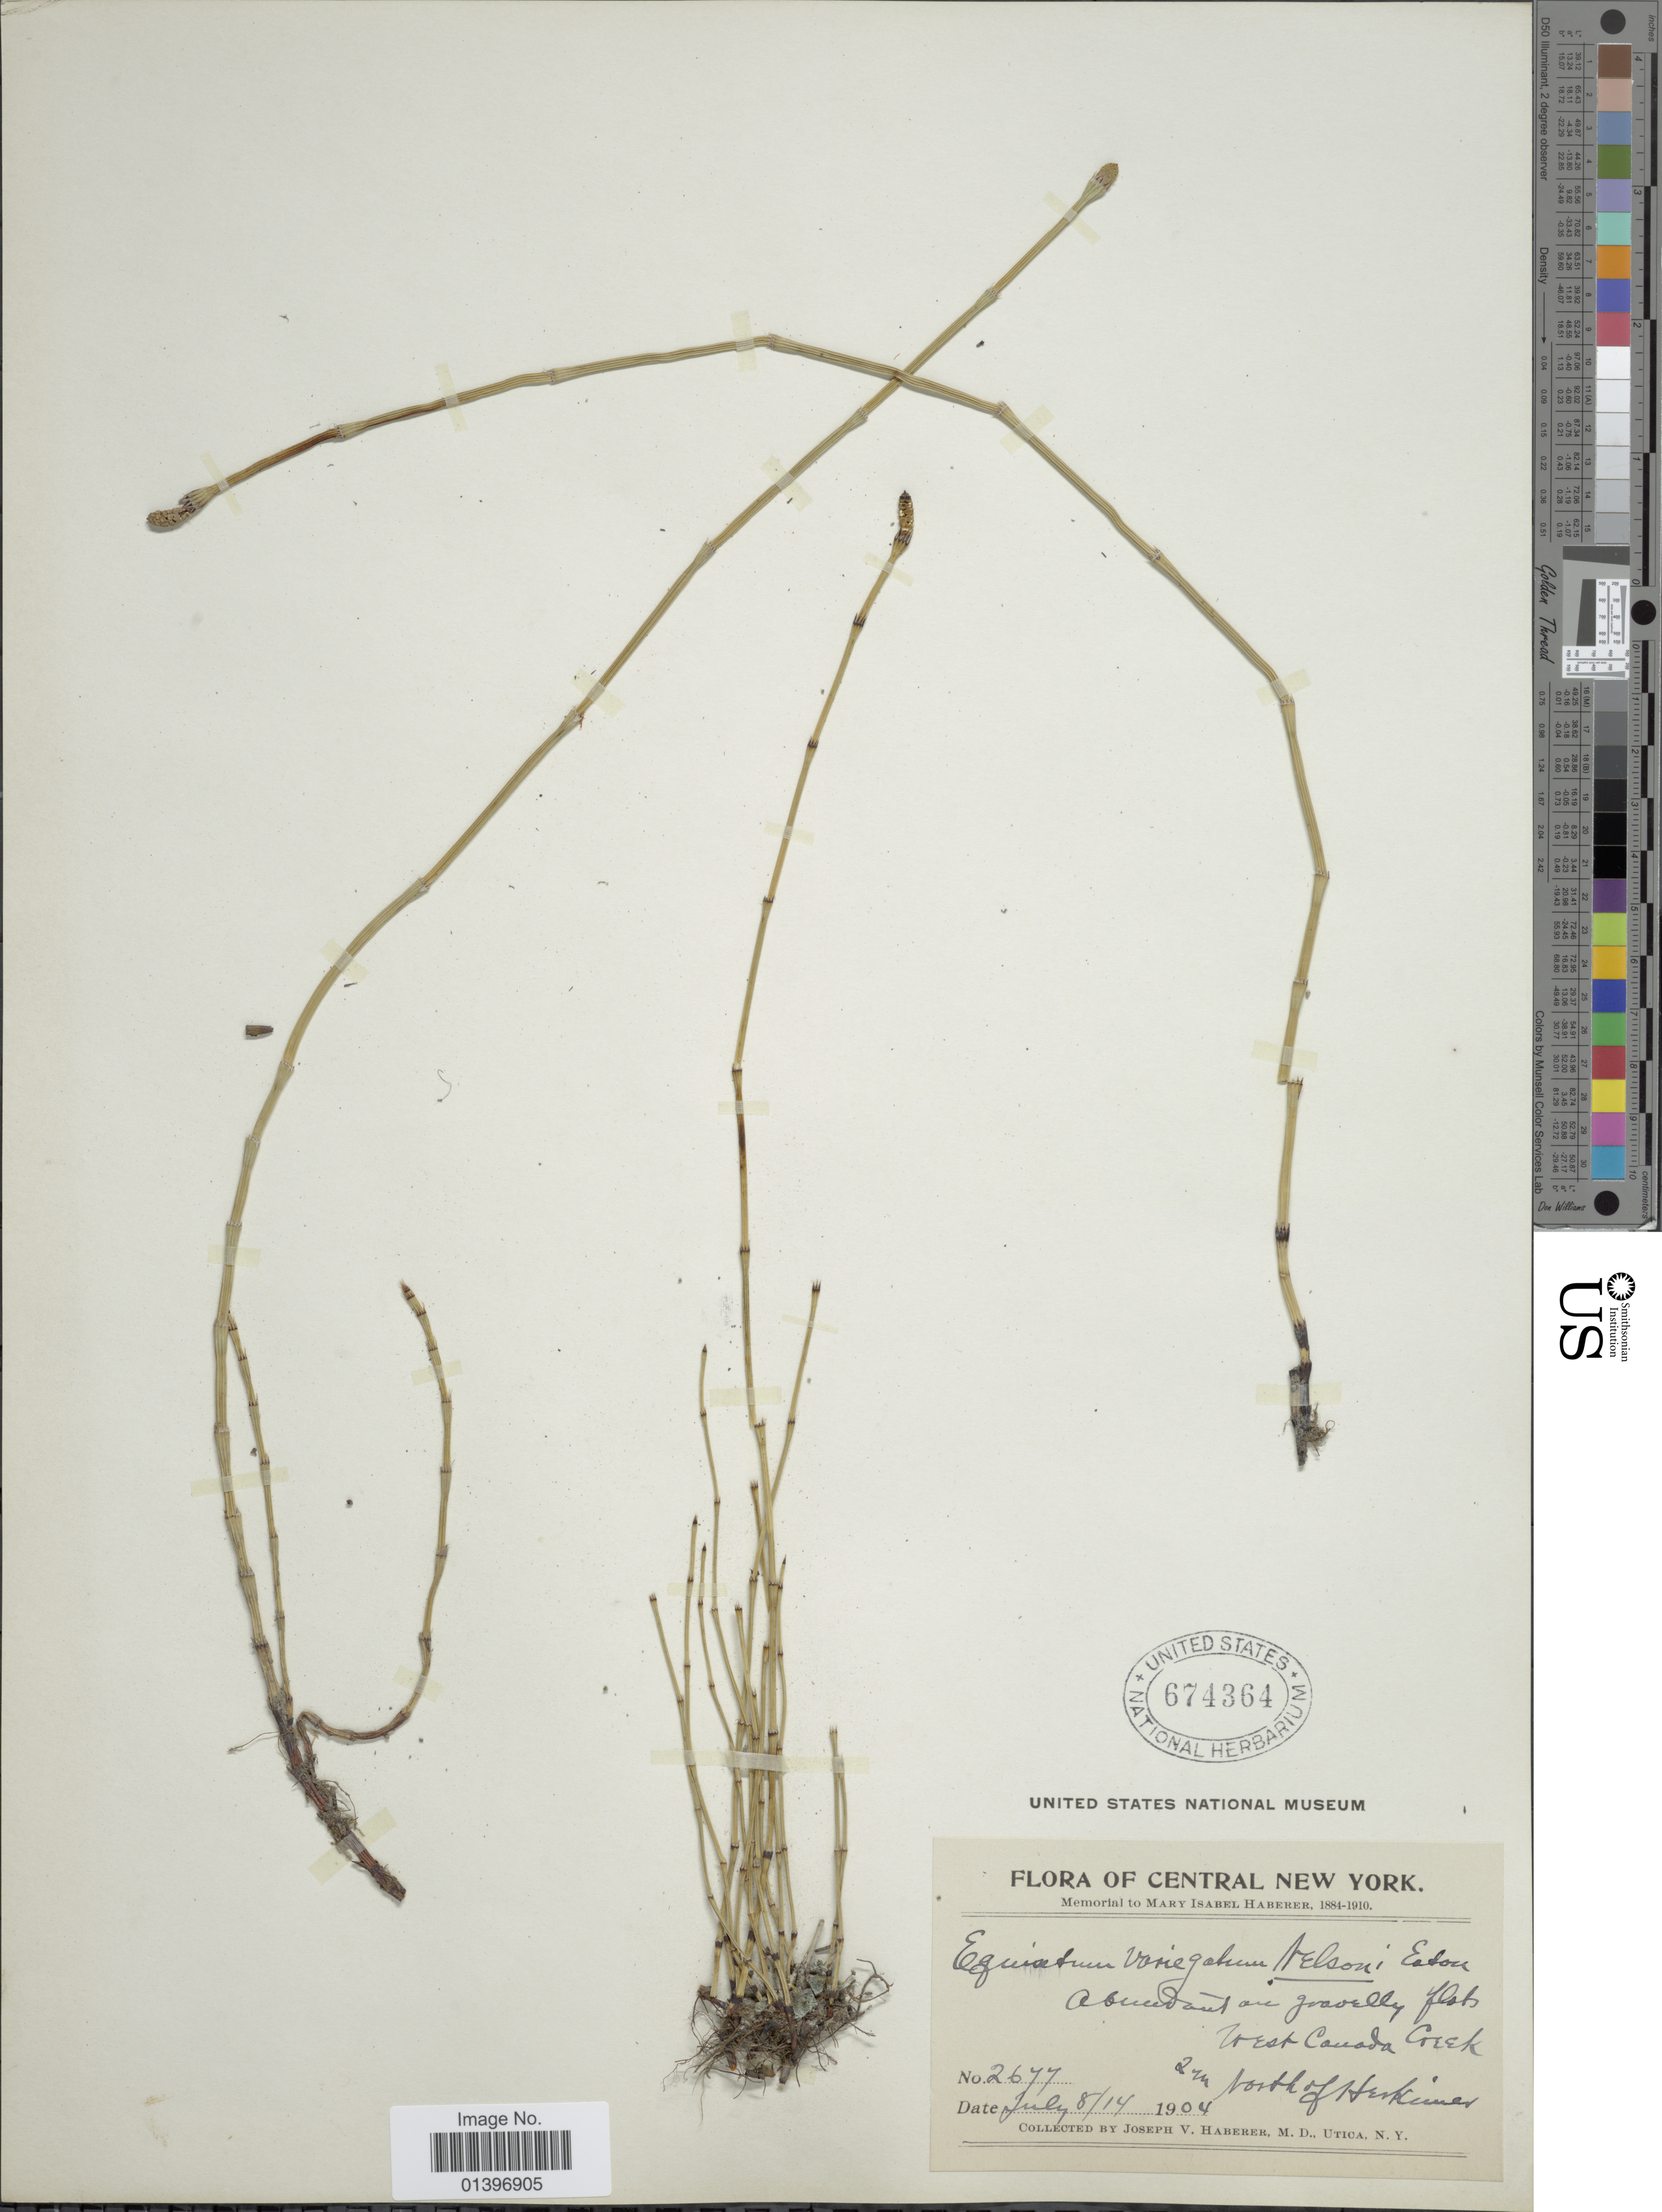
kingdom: Plantae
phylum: Tracheophyta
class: Polypodiopsida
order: Equisetales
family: Equisetaceae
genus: Equisetum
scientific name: Equisetum x nelsonii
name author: (A.A. Eaton) J.H. Schaffn.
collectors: J. V. Haberer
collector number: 2677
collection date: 1904-07-08/1904-07-14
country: United States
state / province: New York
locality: Central New York, abundant on ravelly flats, West Canada Creek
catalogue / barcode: US 674364